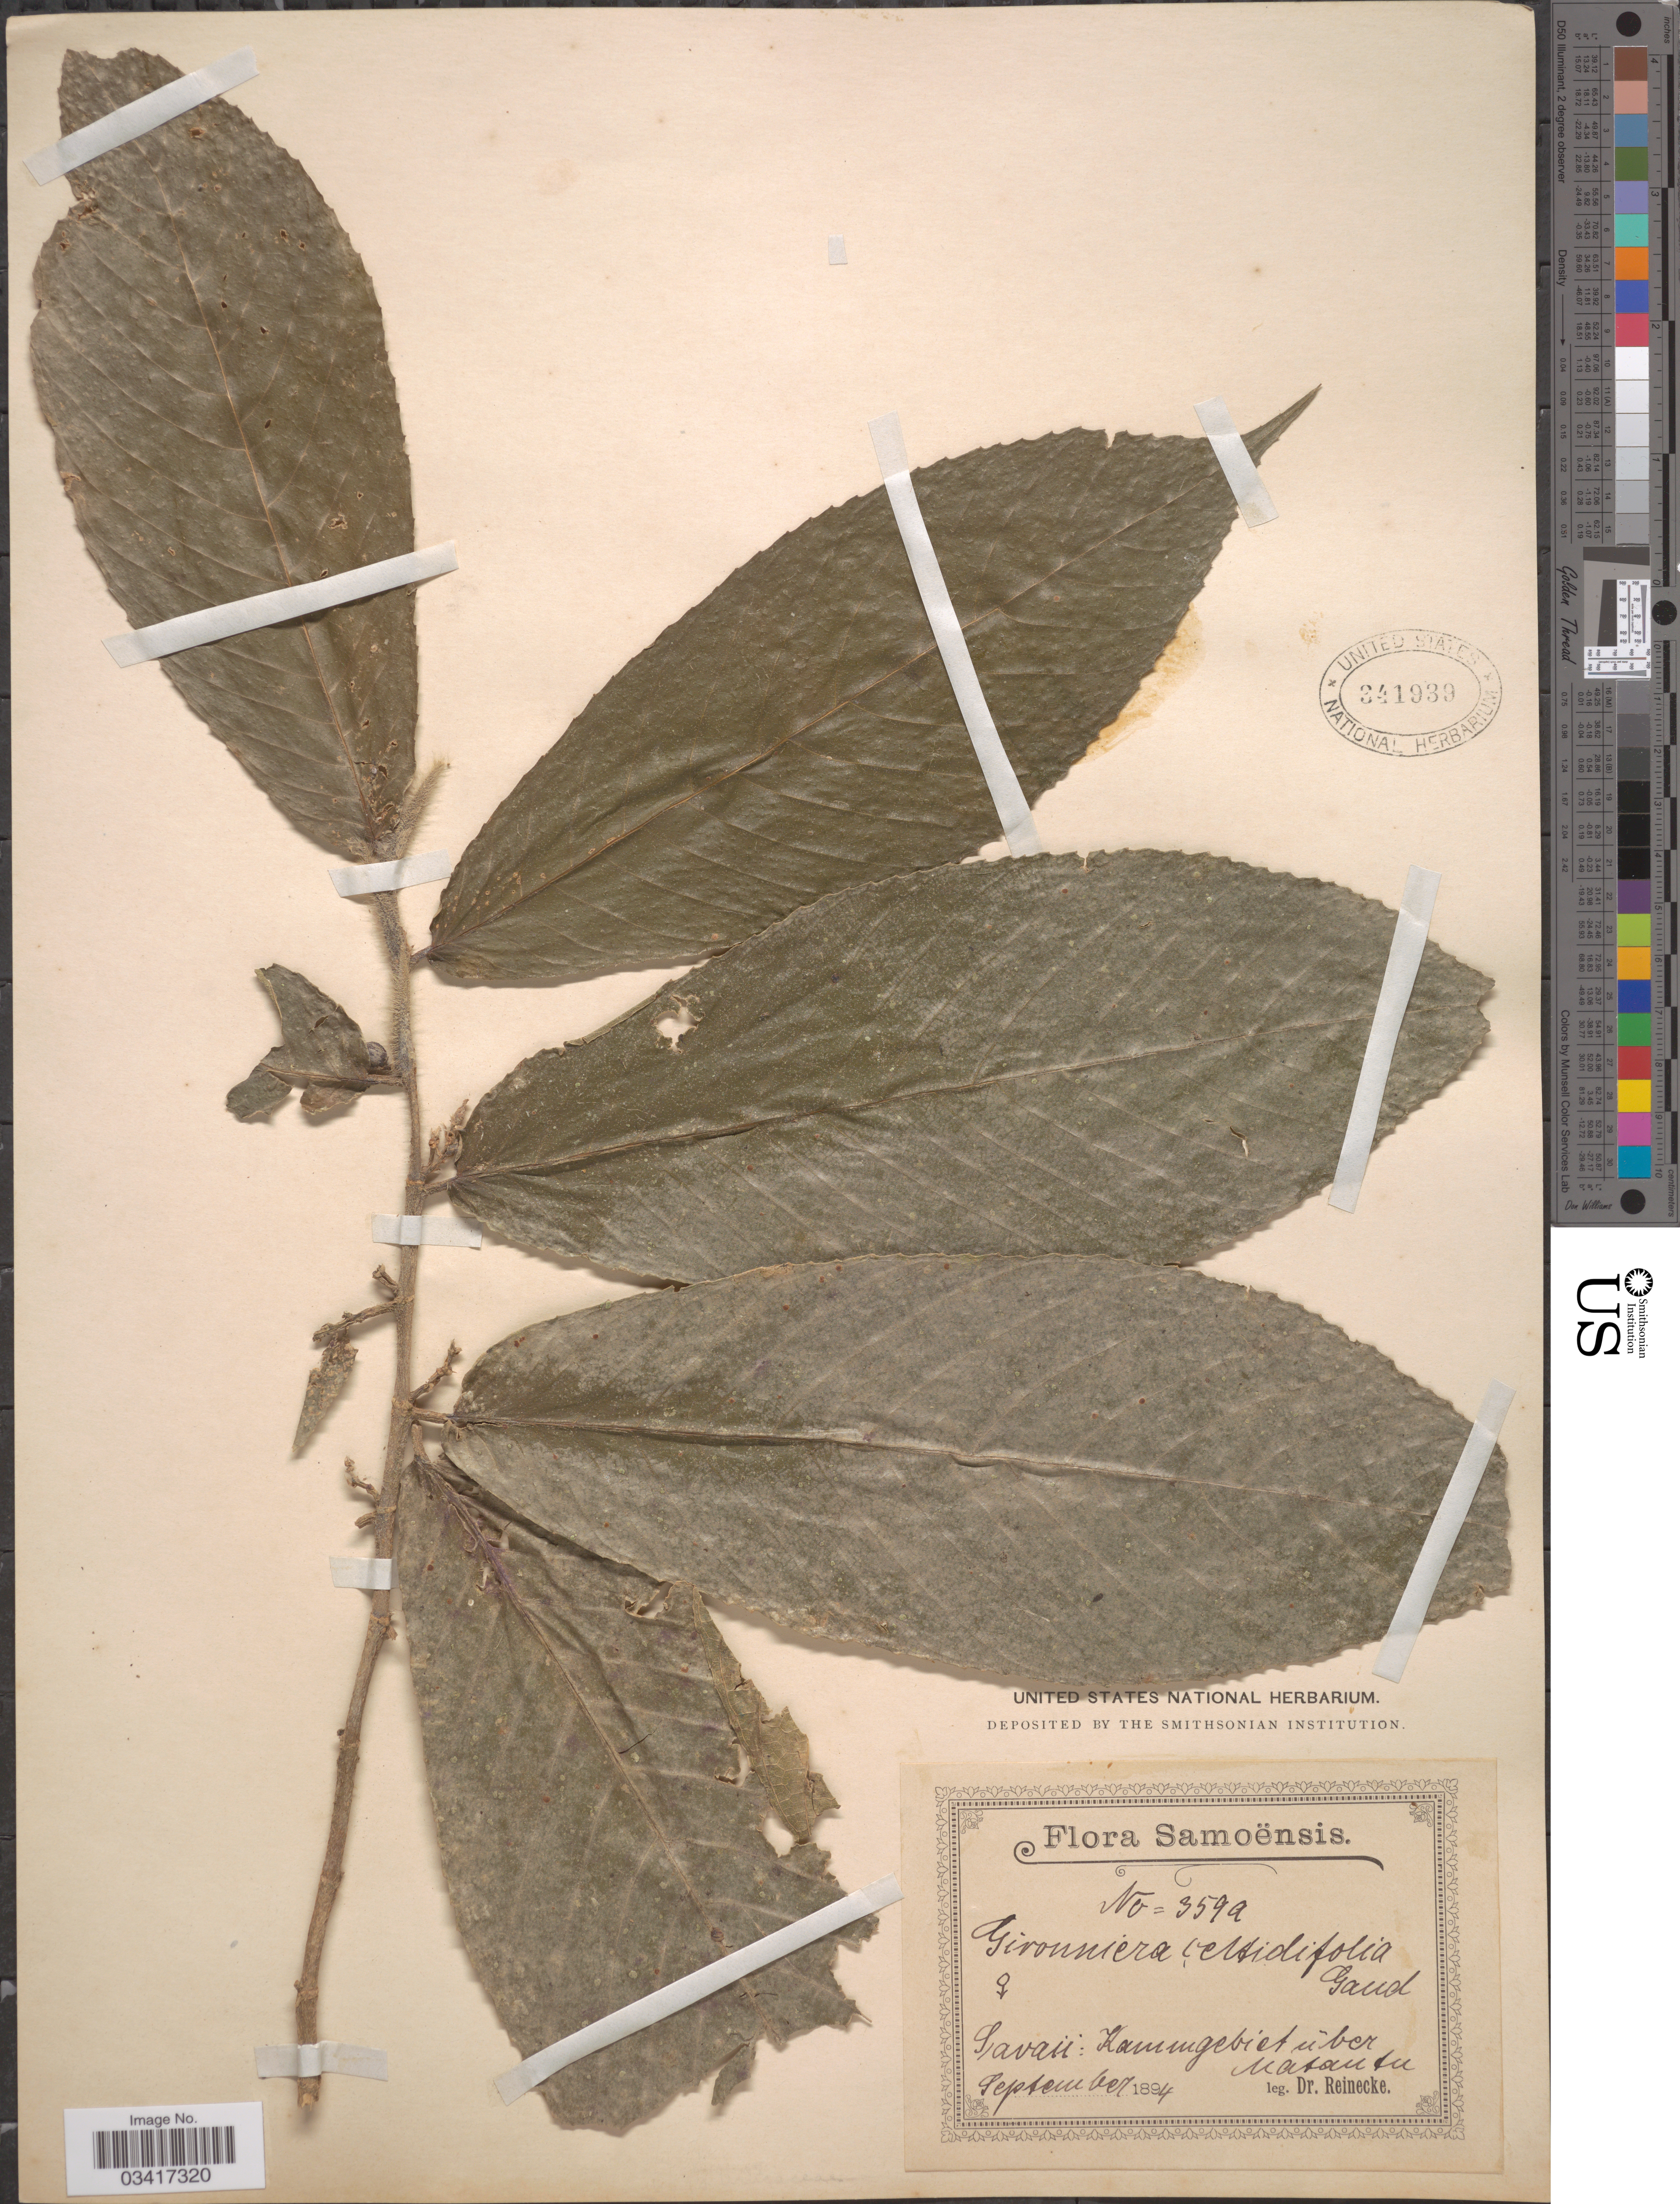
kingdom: Plantae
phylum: Tracheophyta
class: Magnoliopsida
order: Rosales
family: Cannabaceae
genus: Gironniera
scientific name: Gironniera celtidifolia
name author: Gaudich.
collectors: -- Reinecke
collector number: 3599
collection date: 1894-09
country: Samoa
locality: Savaii: Kanumgebiet [interpreted] über Matantu.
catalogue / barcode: US 341939